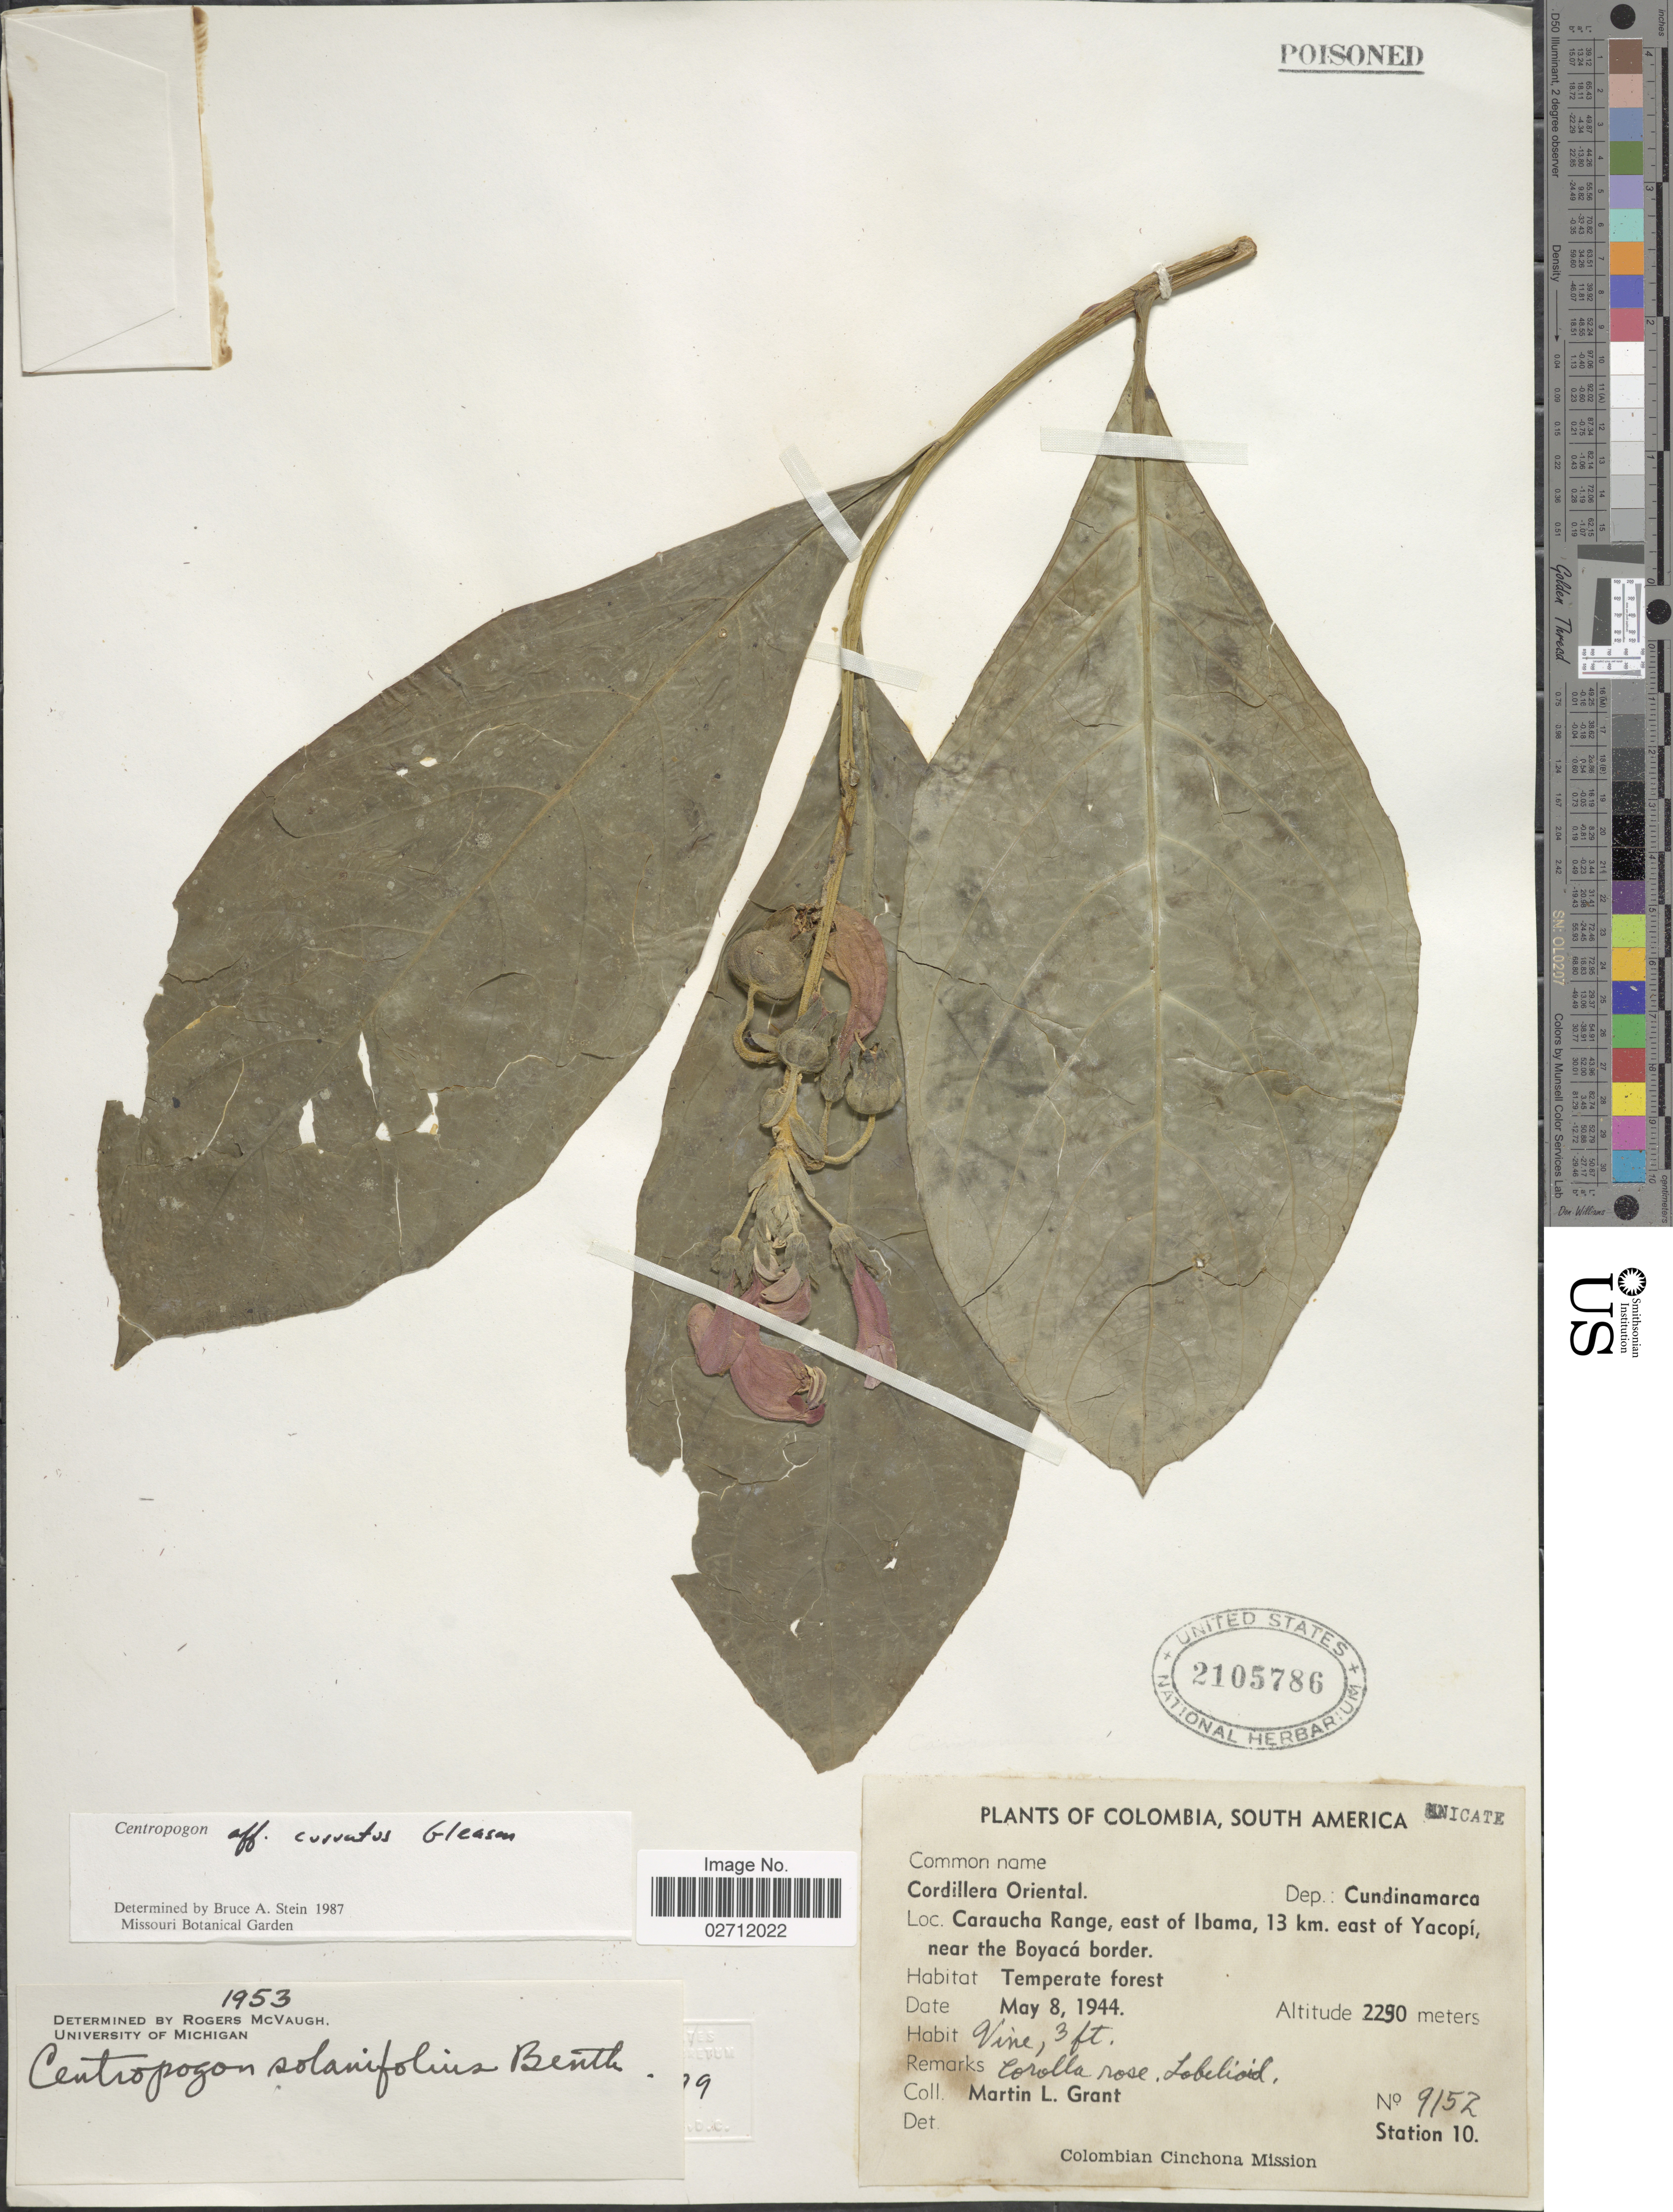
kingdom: Plantae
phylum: Tracheophyta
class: Magnoliopsida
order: Asterales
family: Campanulaceae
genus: Centropogon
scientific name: Centropogon curvatus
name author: Gleason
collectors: M. L. Grant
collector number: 9152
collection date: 1944-05-08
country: Colombia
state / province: Cundinamarca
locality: Cordillera Oriental, Caraucha Range, east of Ibama, 13 km. east of Yacopi, near the Boyaca border.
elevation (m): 2290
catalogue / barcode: US 2105786